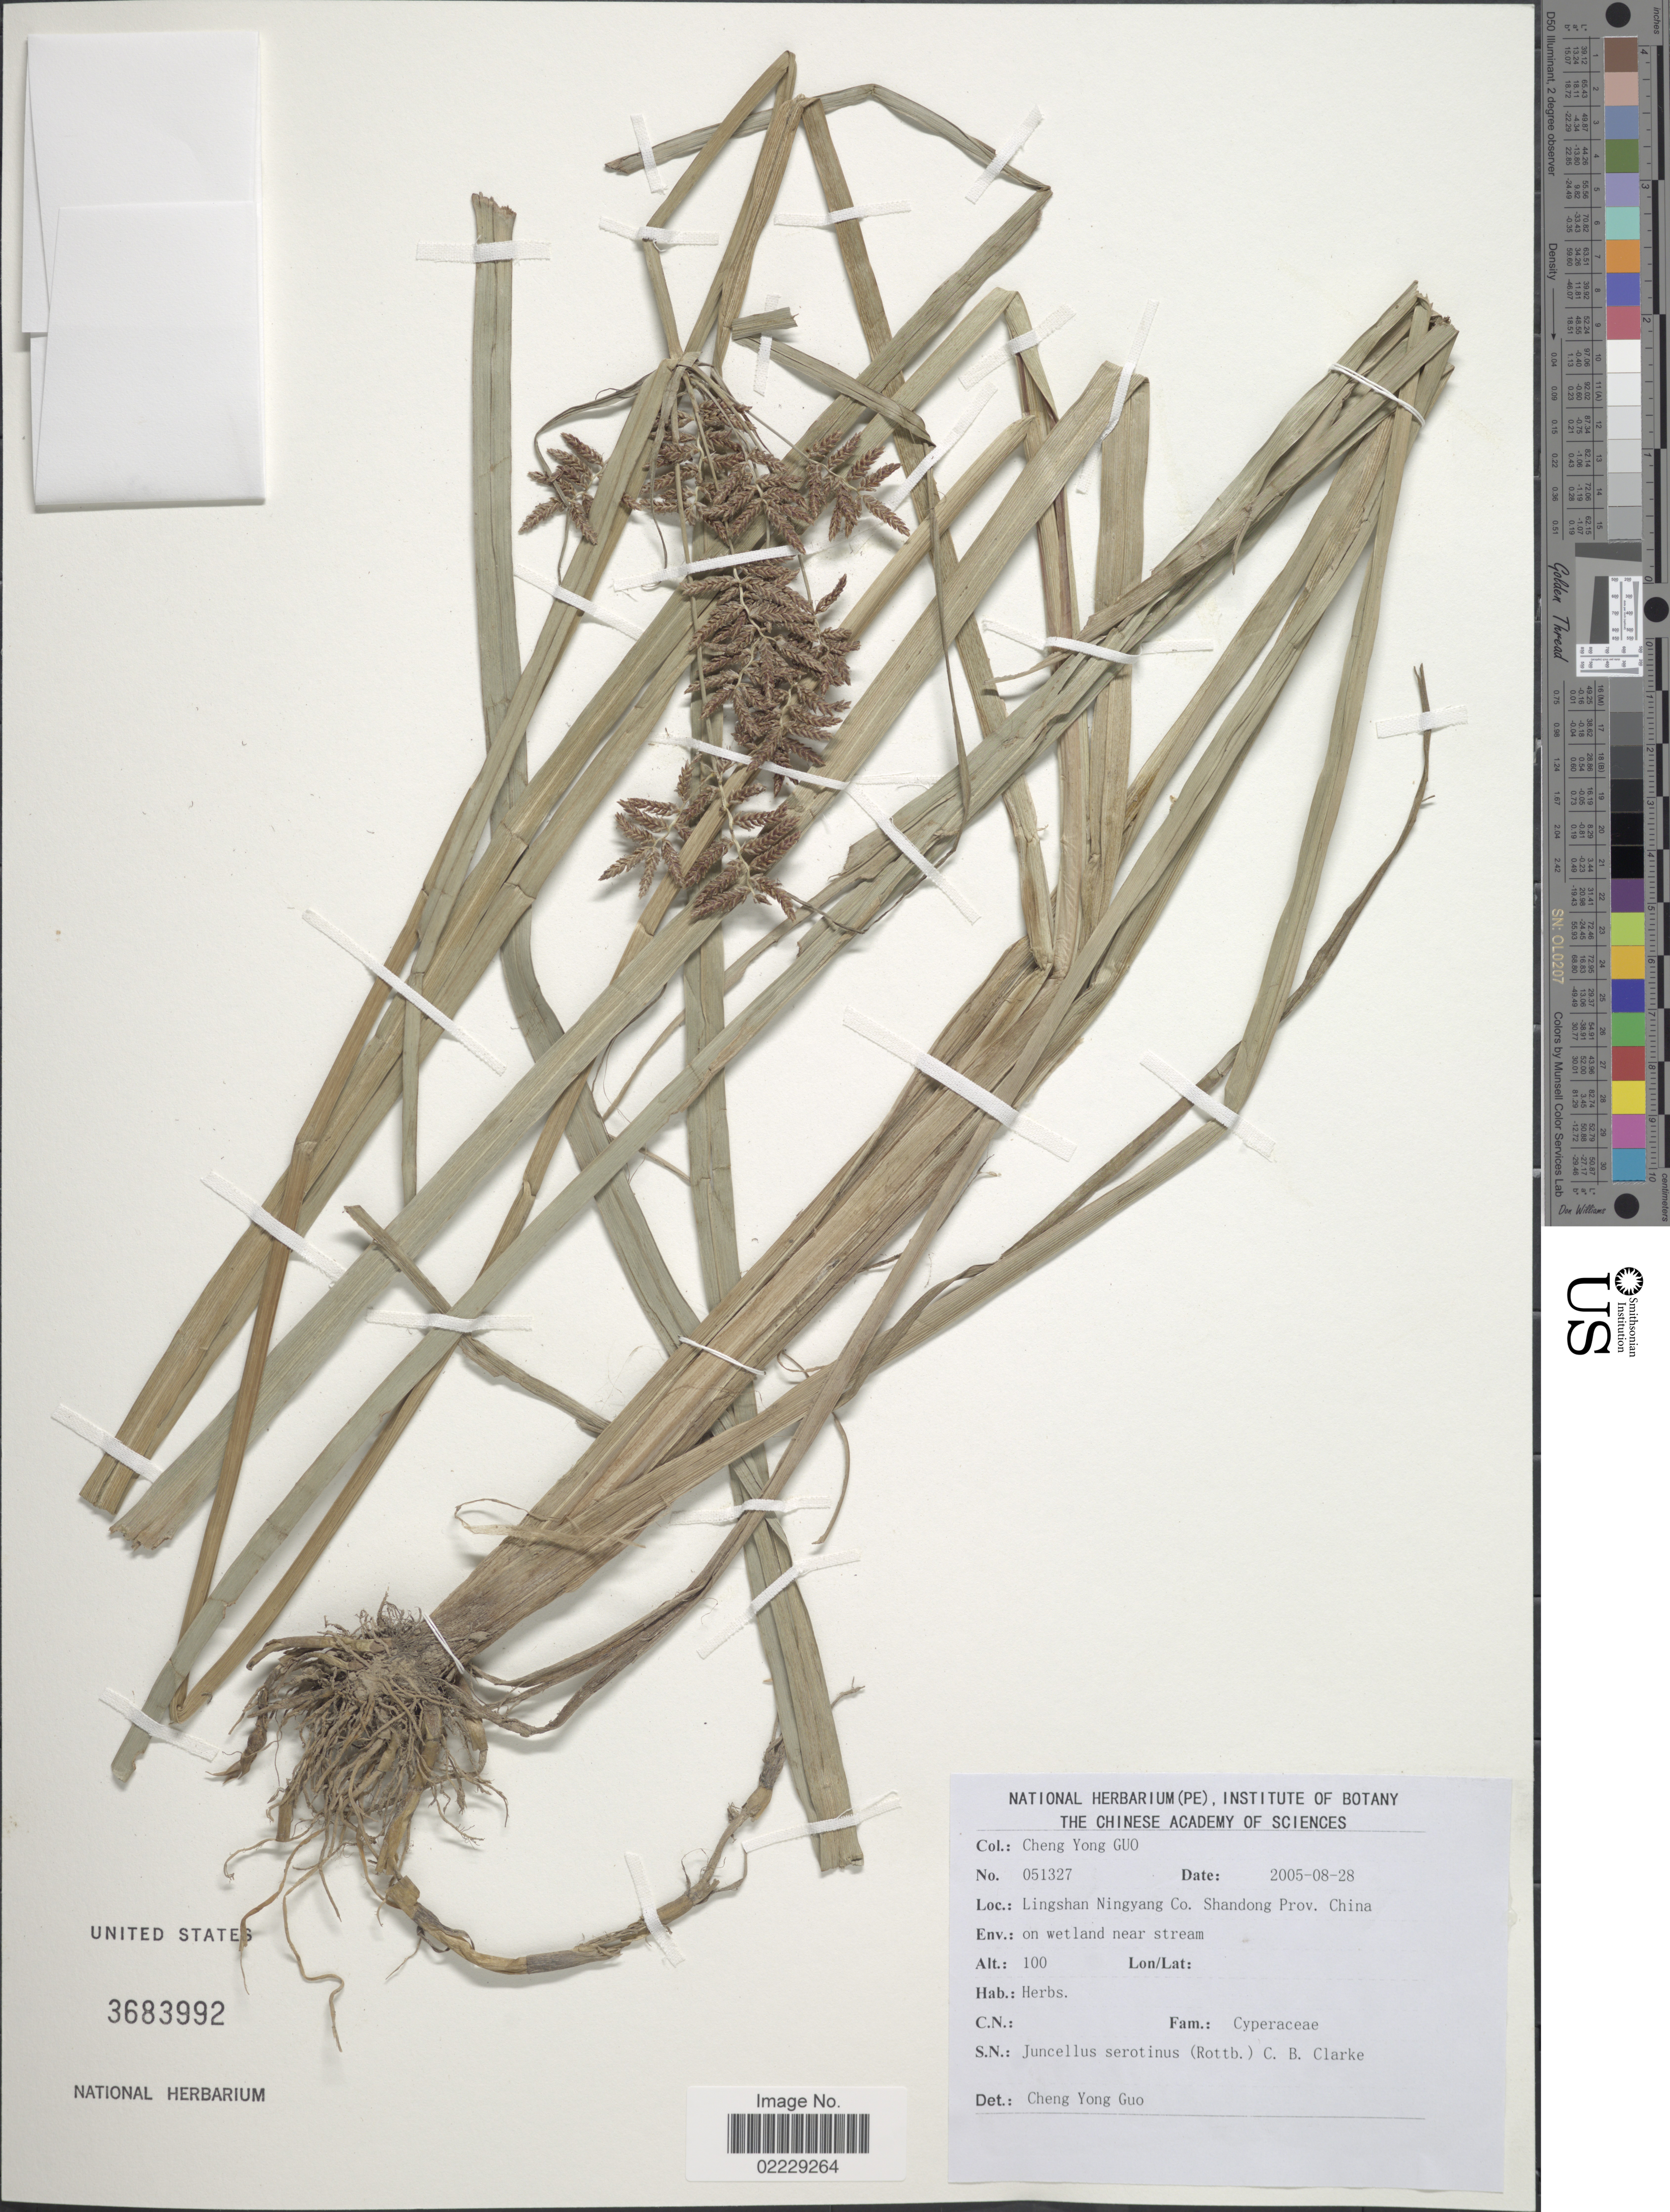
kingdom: Plantae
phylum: Tracheophyta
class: Liliopsida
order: Poales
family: Cyperaceae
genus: Cyperus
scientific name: Cyperus serotinus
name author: Rottb.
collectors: Guo Chengyong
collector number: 051327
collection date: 2005-08-28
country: China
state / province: Shandong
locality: Lingshan Ningyang Co., on wetland near stream.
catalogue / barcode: US 3683992